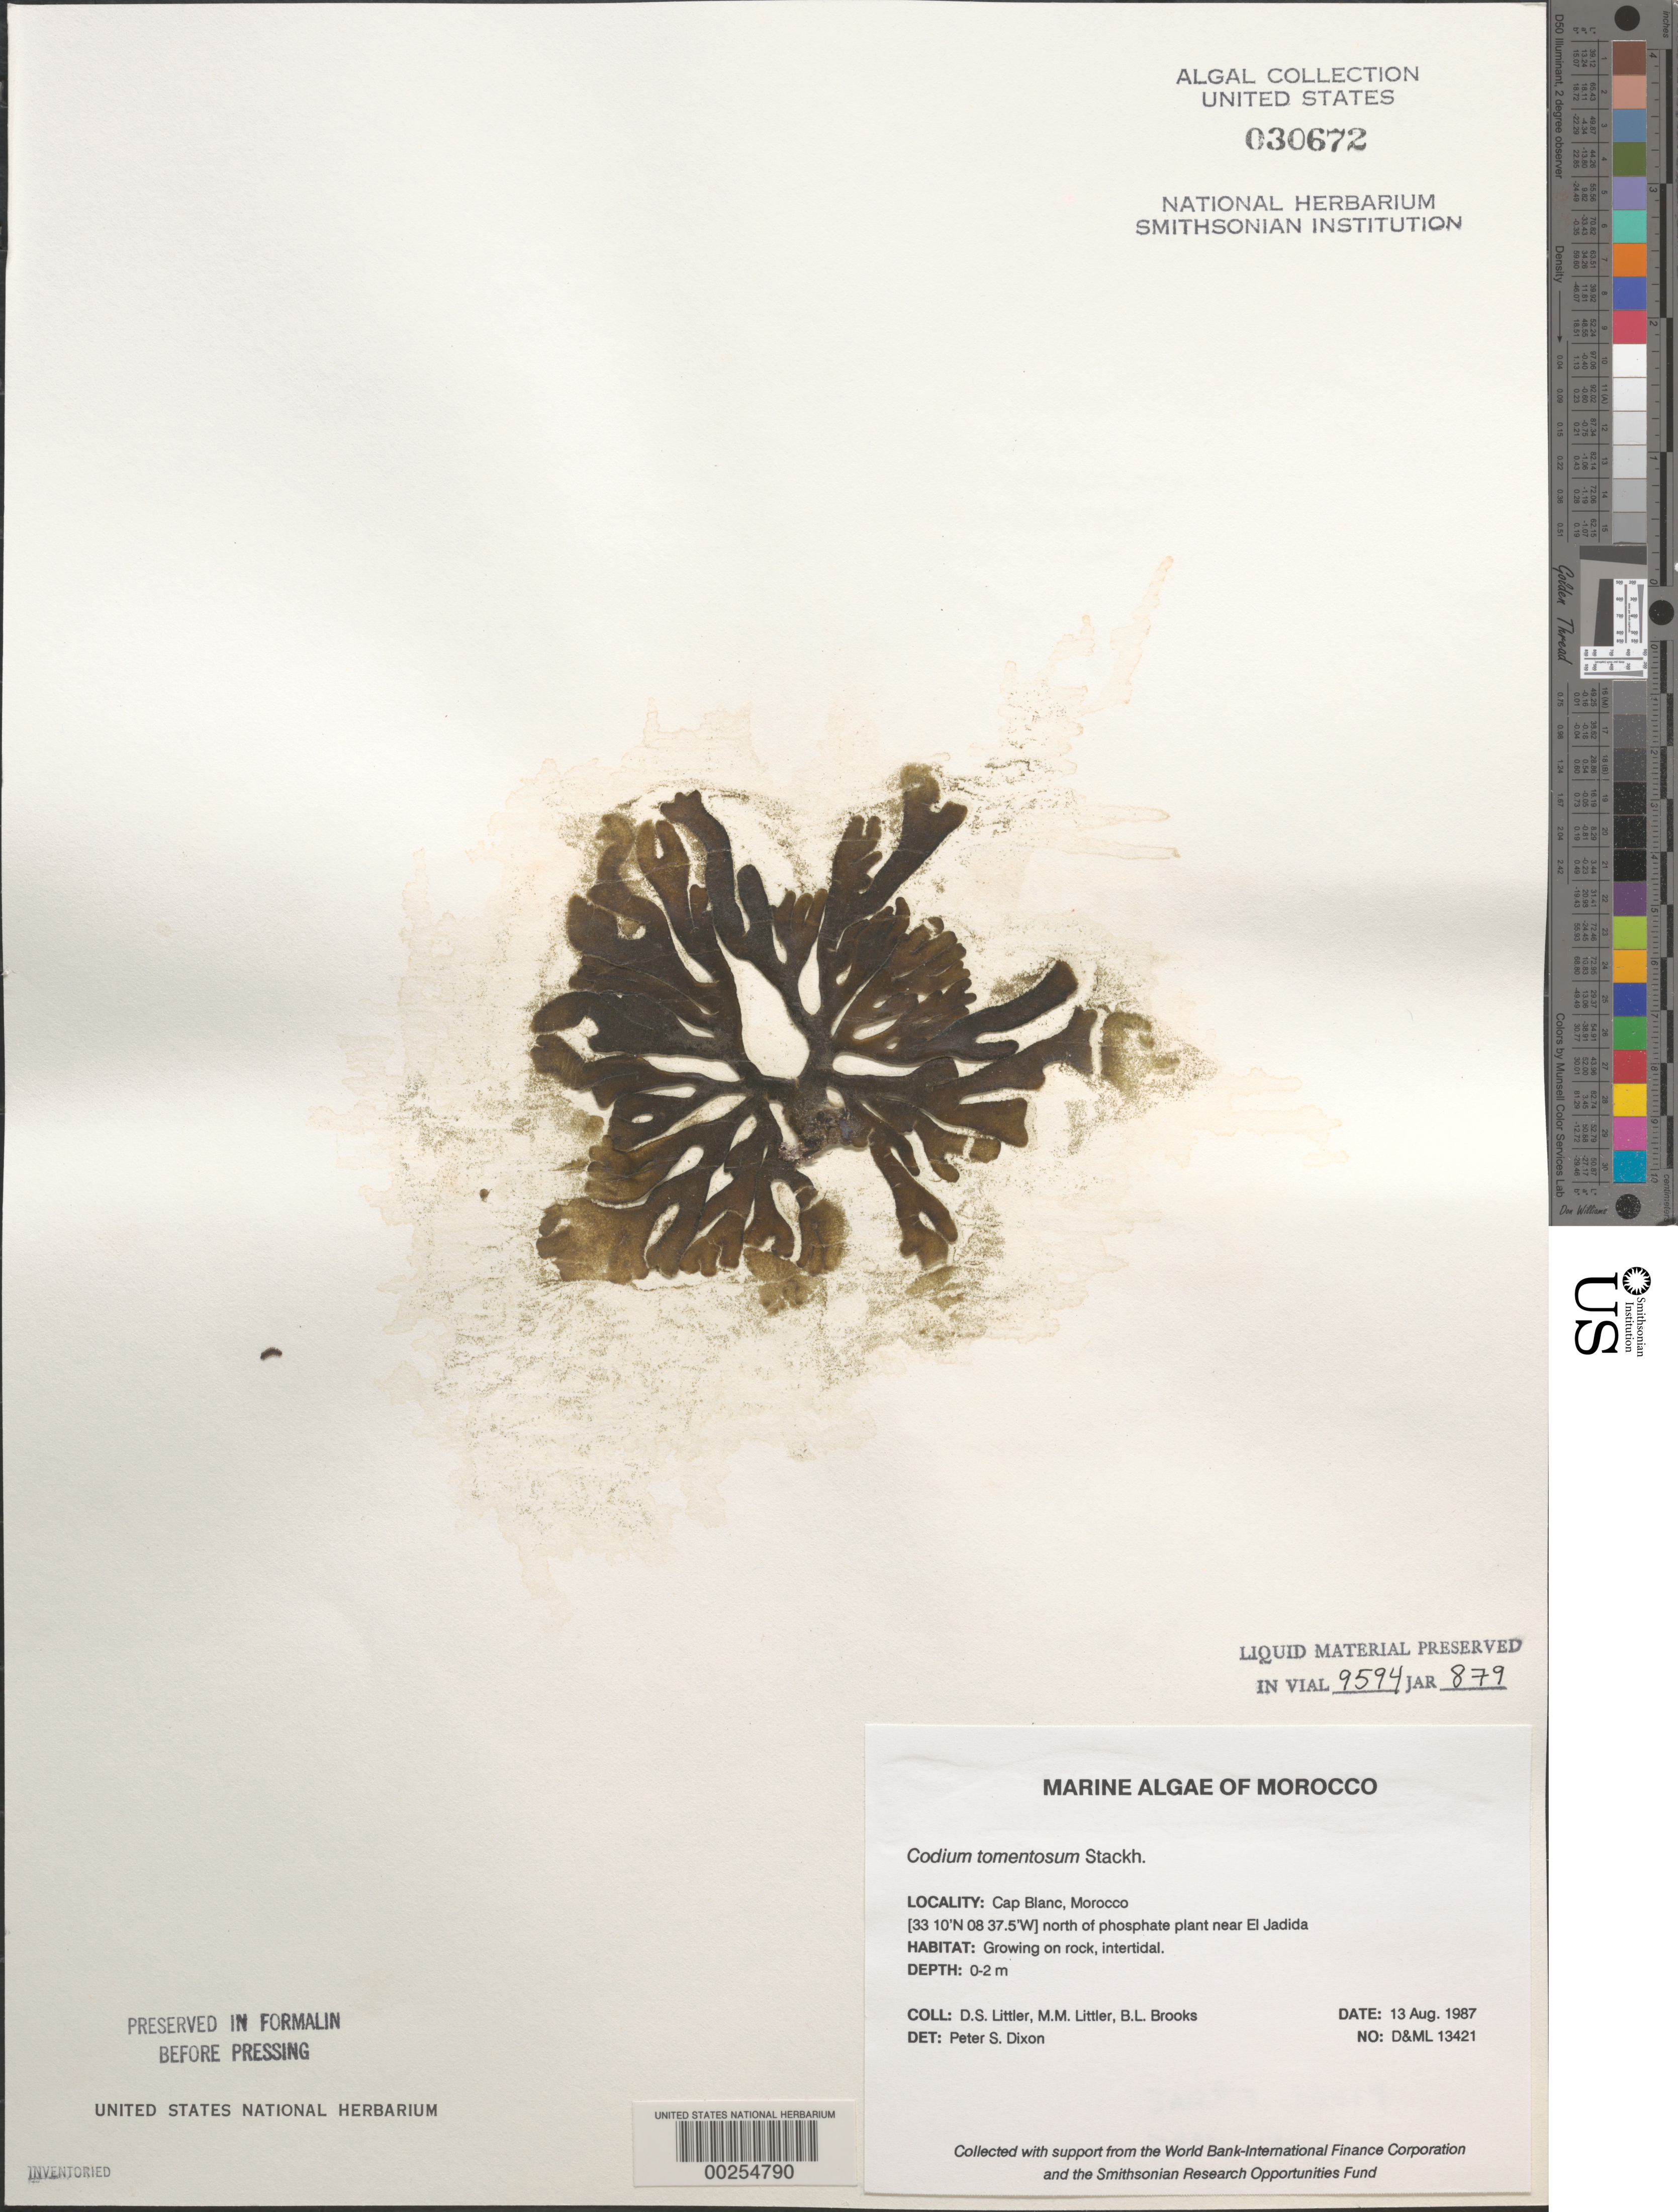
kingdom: Plantae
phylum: Chlorophyta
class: Ulvophyceae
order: Bryopsidales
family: Codiaceae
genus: Codium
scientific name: Codium tomentosum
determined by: Dixon, P. S.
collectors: D. S. Littler, M. M. Littler & B. Brooks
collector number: D&ML 13421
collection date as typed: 13 Aug 1987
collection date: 1987-08-13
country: Morocco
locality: Cap Blanc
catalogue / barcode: US 30672